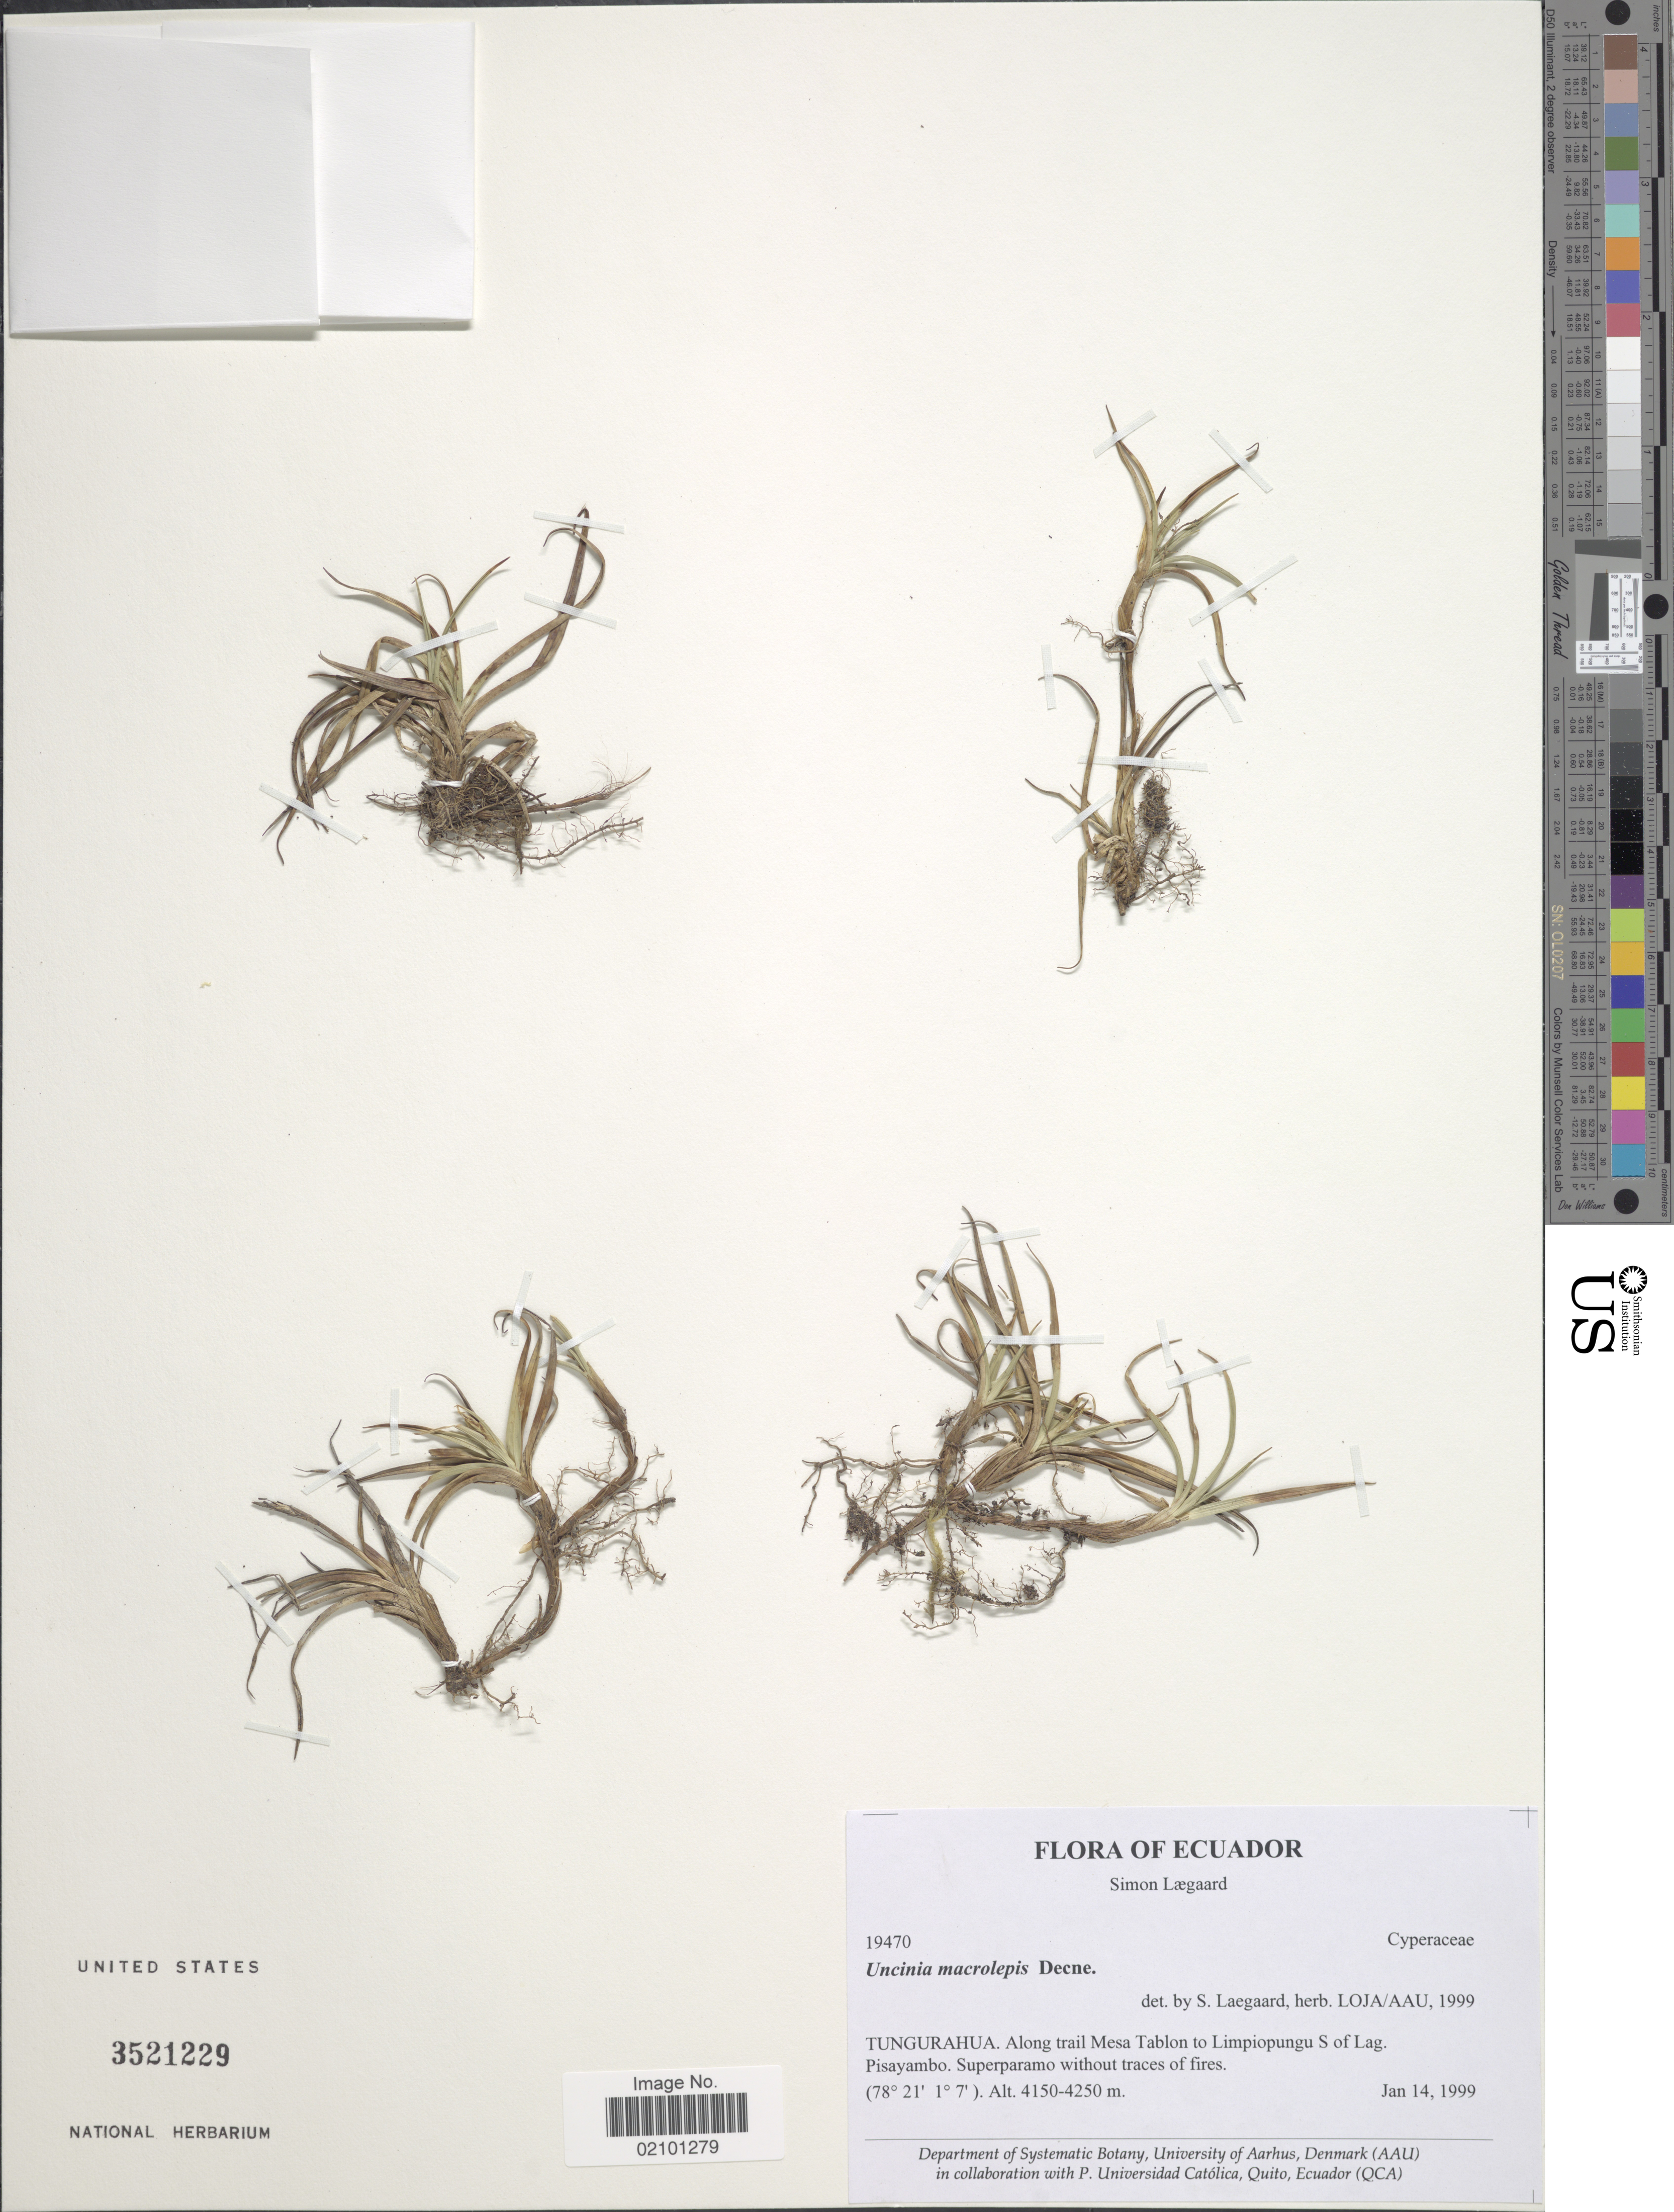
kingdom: Plantae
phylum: Tracheophyta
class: Liliopsida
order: Poales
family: Cyperaceae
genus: Carex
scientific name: Carex meridensis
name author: (Steyerm.) J.R. Starr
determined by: Jimnéz-Mejias, Pedro, (UPOS), Universidad Pablo de Olavide (SPAIN)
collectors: S. Lægaard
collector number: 19470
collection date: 1999-01-14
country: Ecuador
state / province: Tungurahua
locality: Tungurahua. Along trail Mesa Tablon to Limpiopungu S of Lag. Pisayambo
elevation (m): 4150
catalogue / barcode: US 3521229